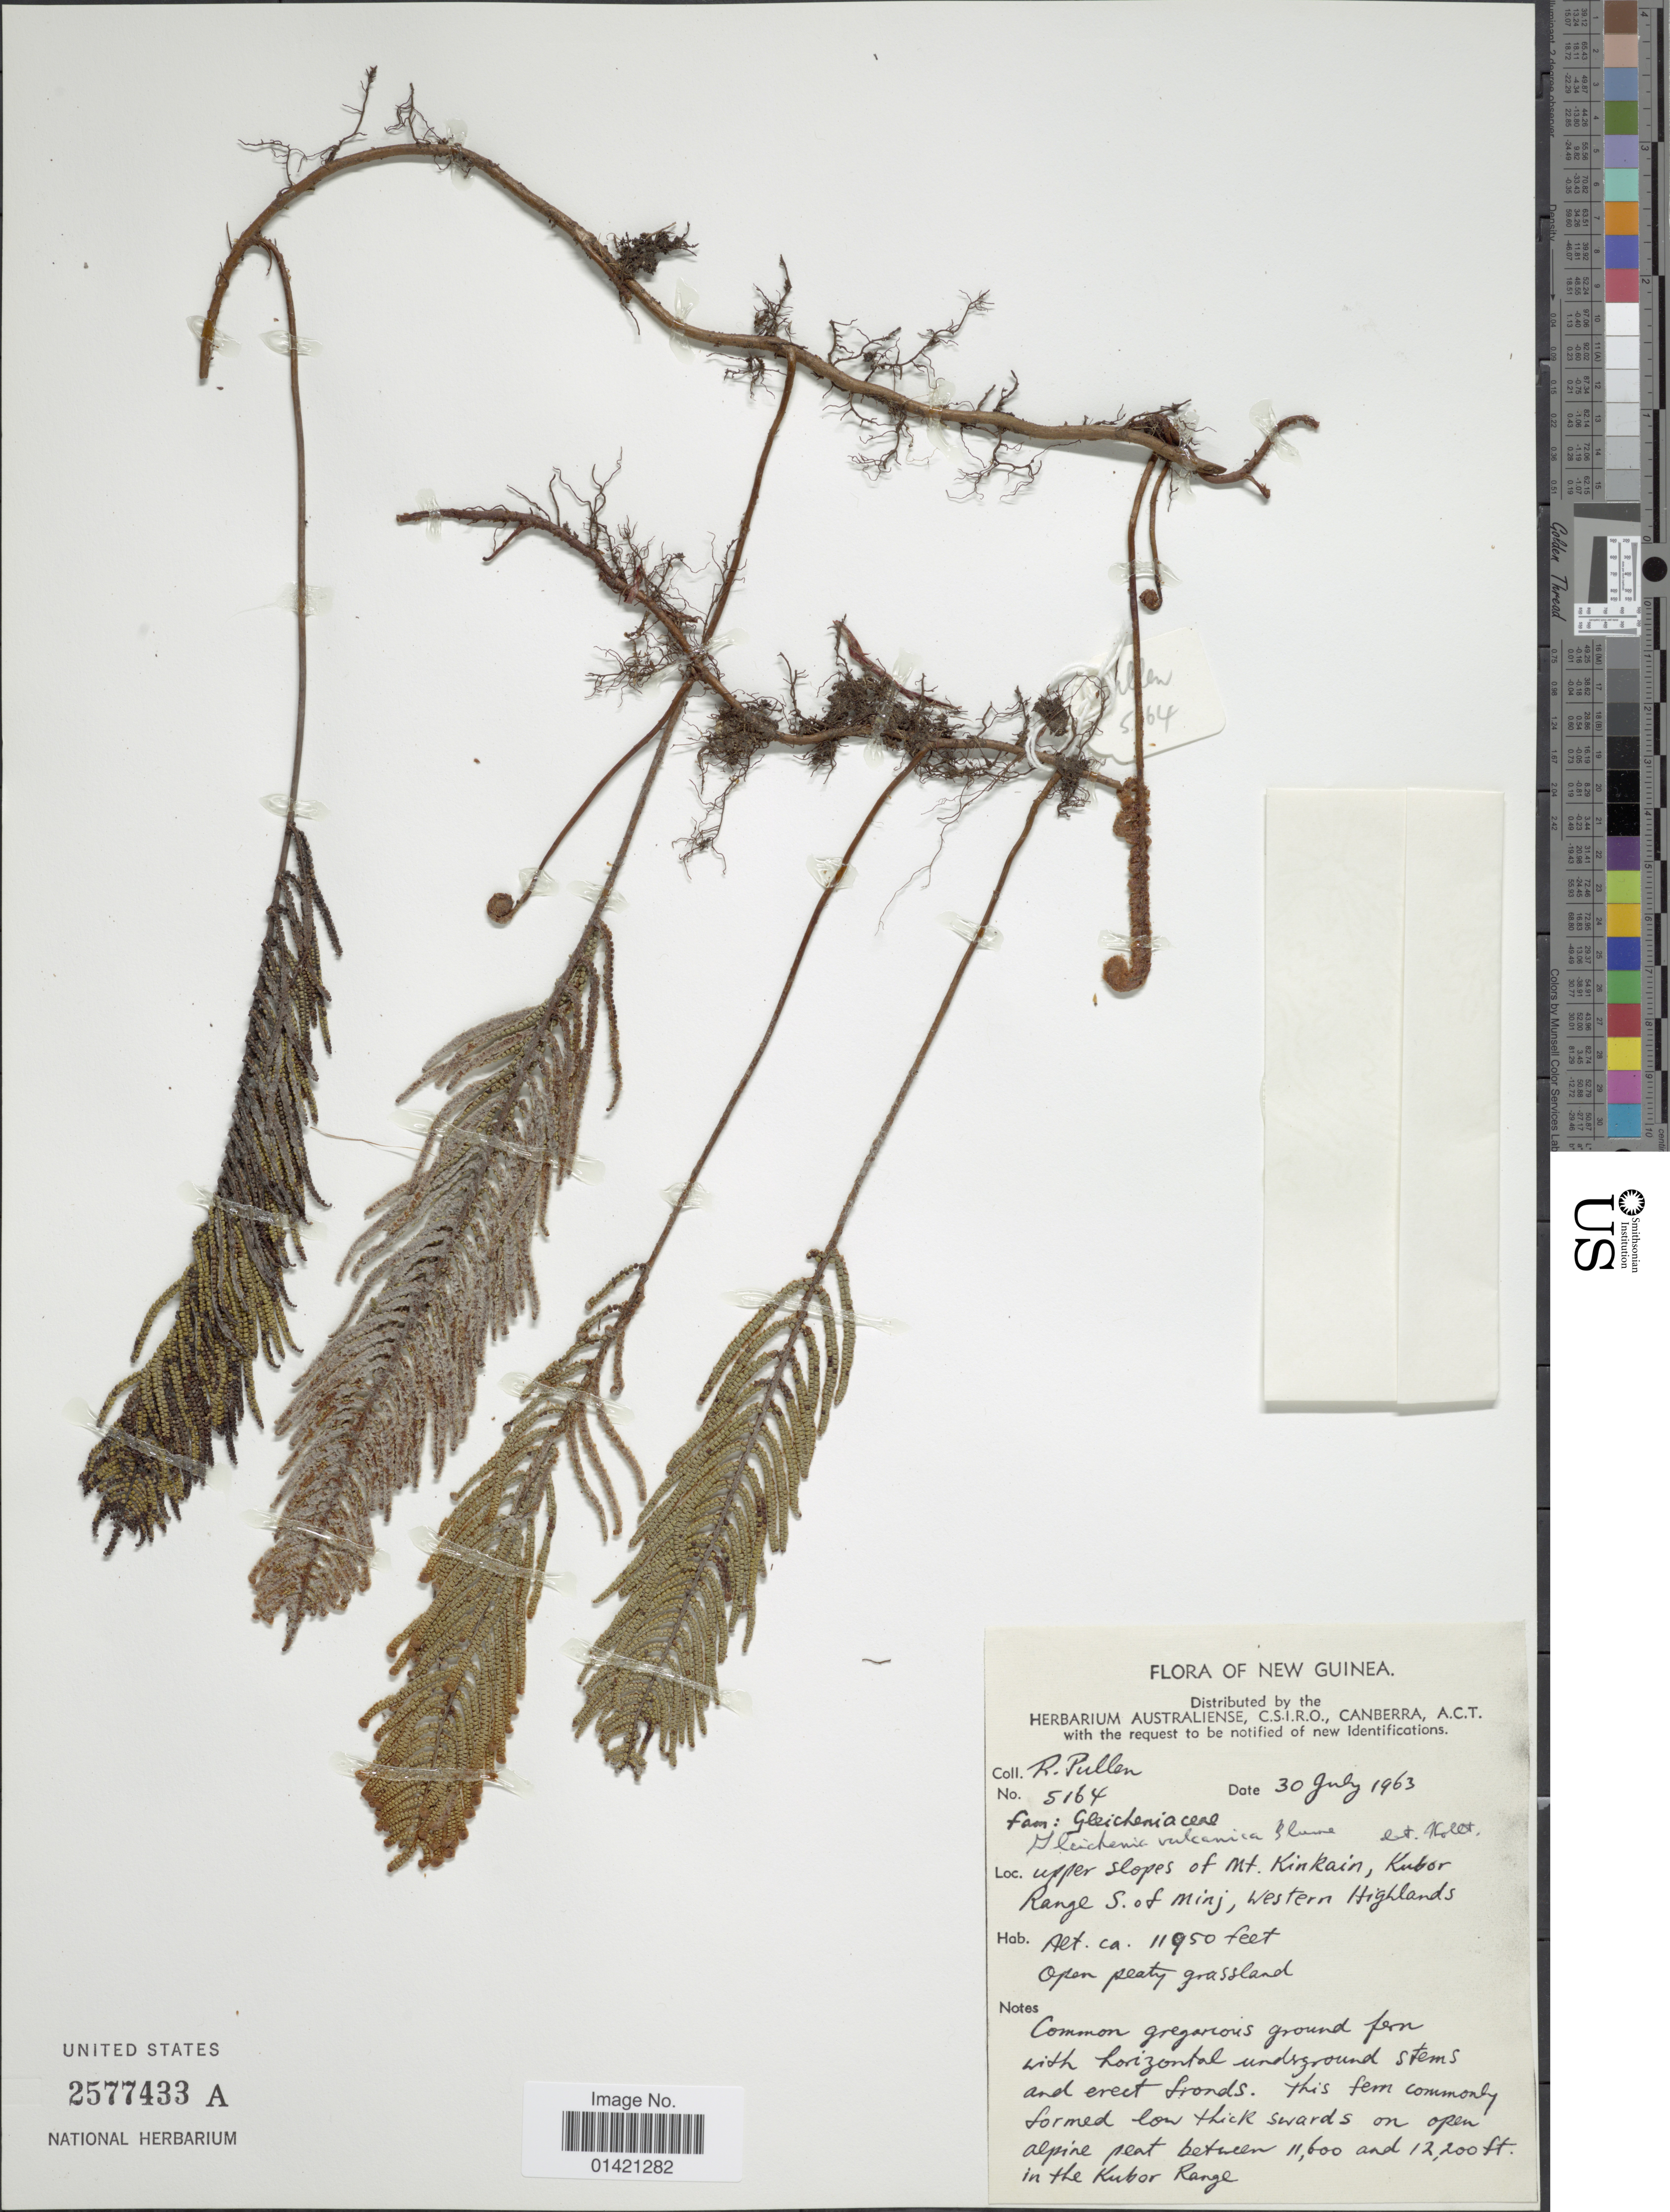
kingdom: Plantae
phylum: Tracheophyta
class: Polypodiopsida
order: Gleicheniales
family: Gleicheniaceae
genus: Gleichenia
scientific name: Gleichenia vulcanica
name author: Blume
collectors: R. Pullen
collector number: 5164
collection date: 1963-07-30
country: Papua New Guinea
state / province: Western Highlands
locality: New Guinea. Upper slopes of Mt. Kinkain, Kubior Range S. of Minj.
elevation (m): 3642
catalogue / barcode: US 2577433A